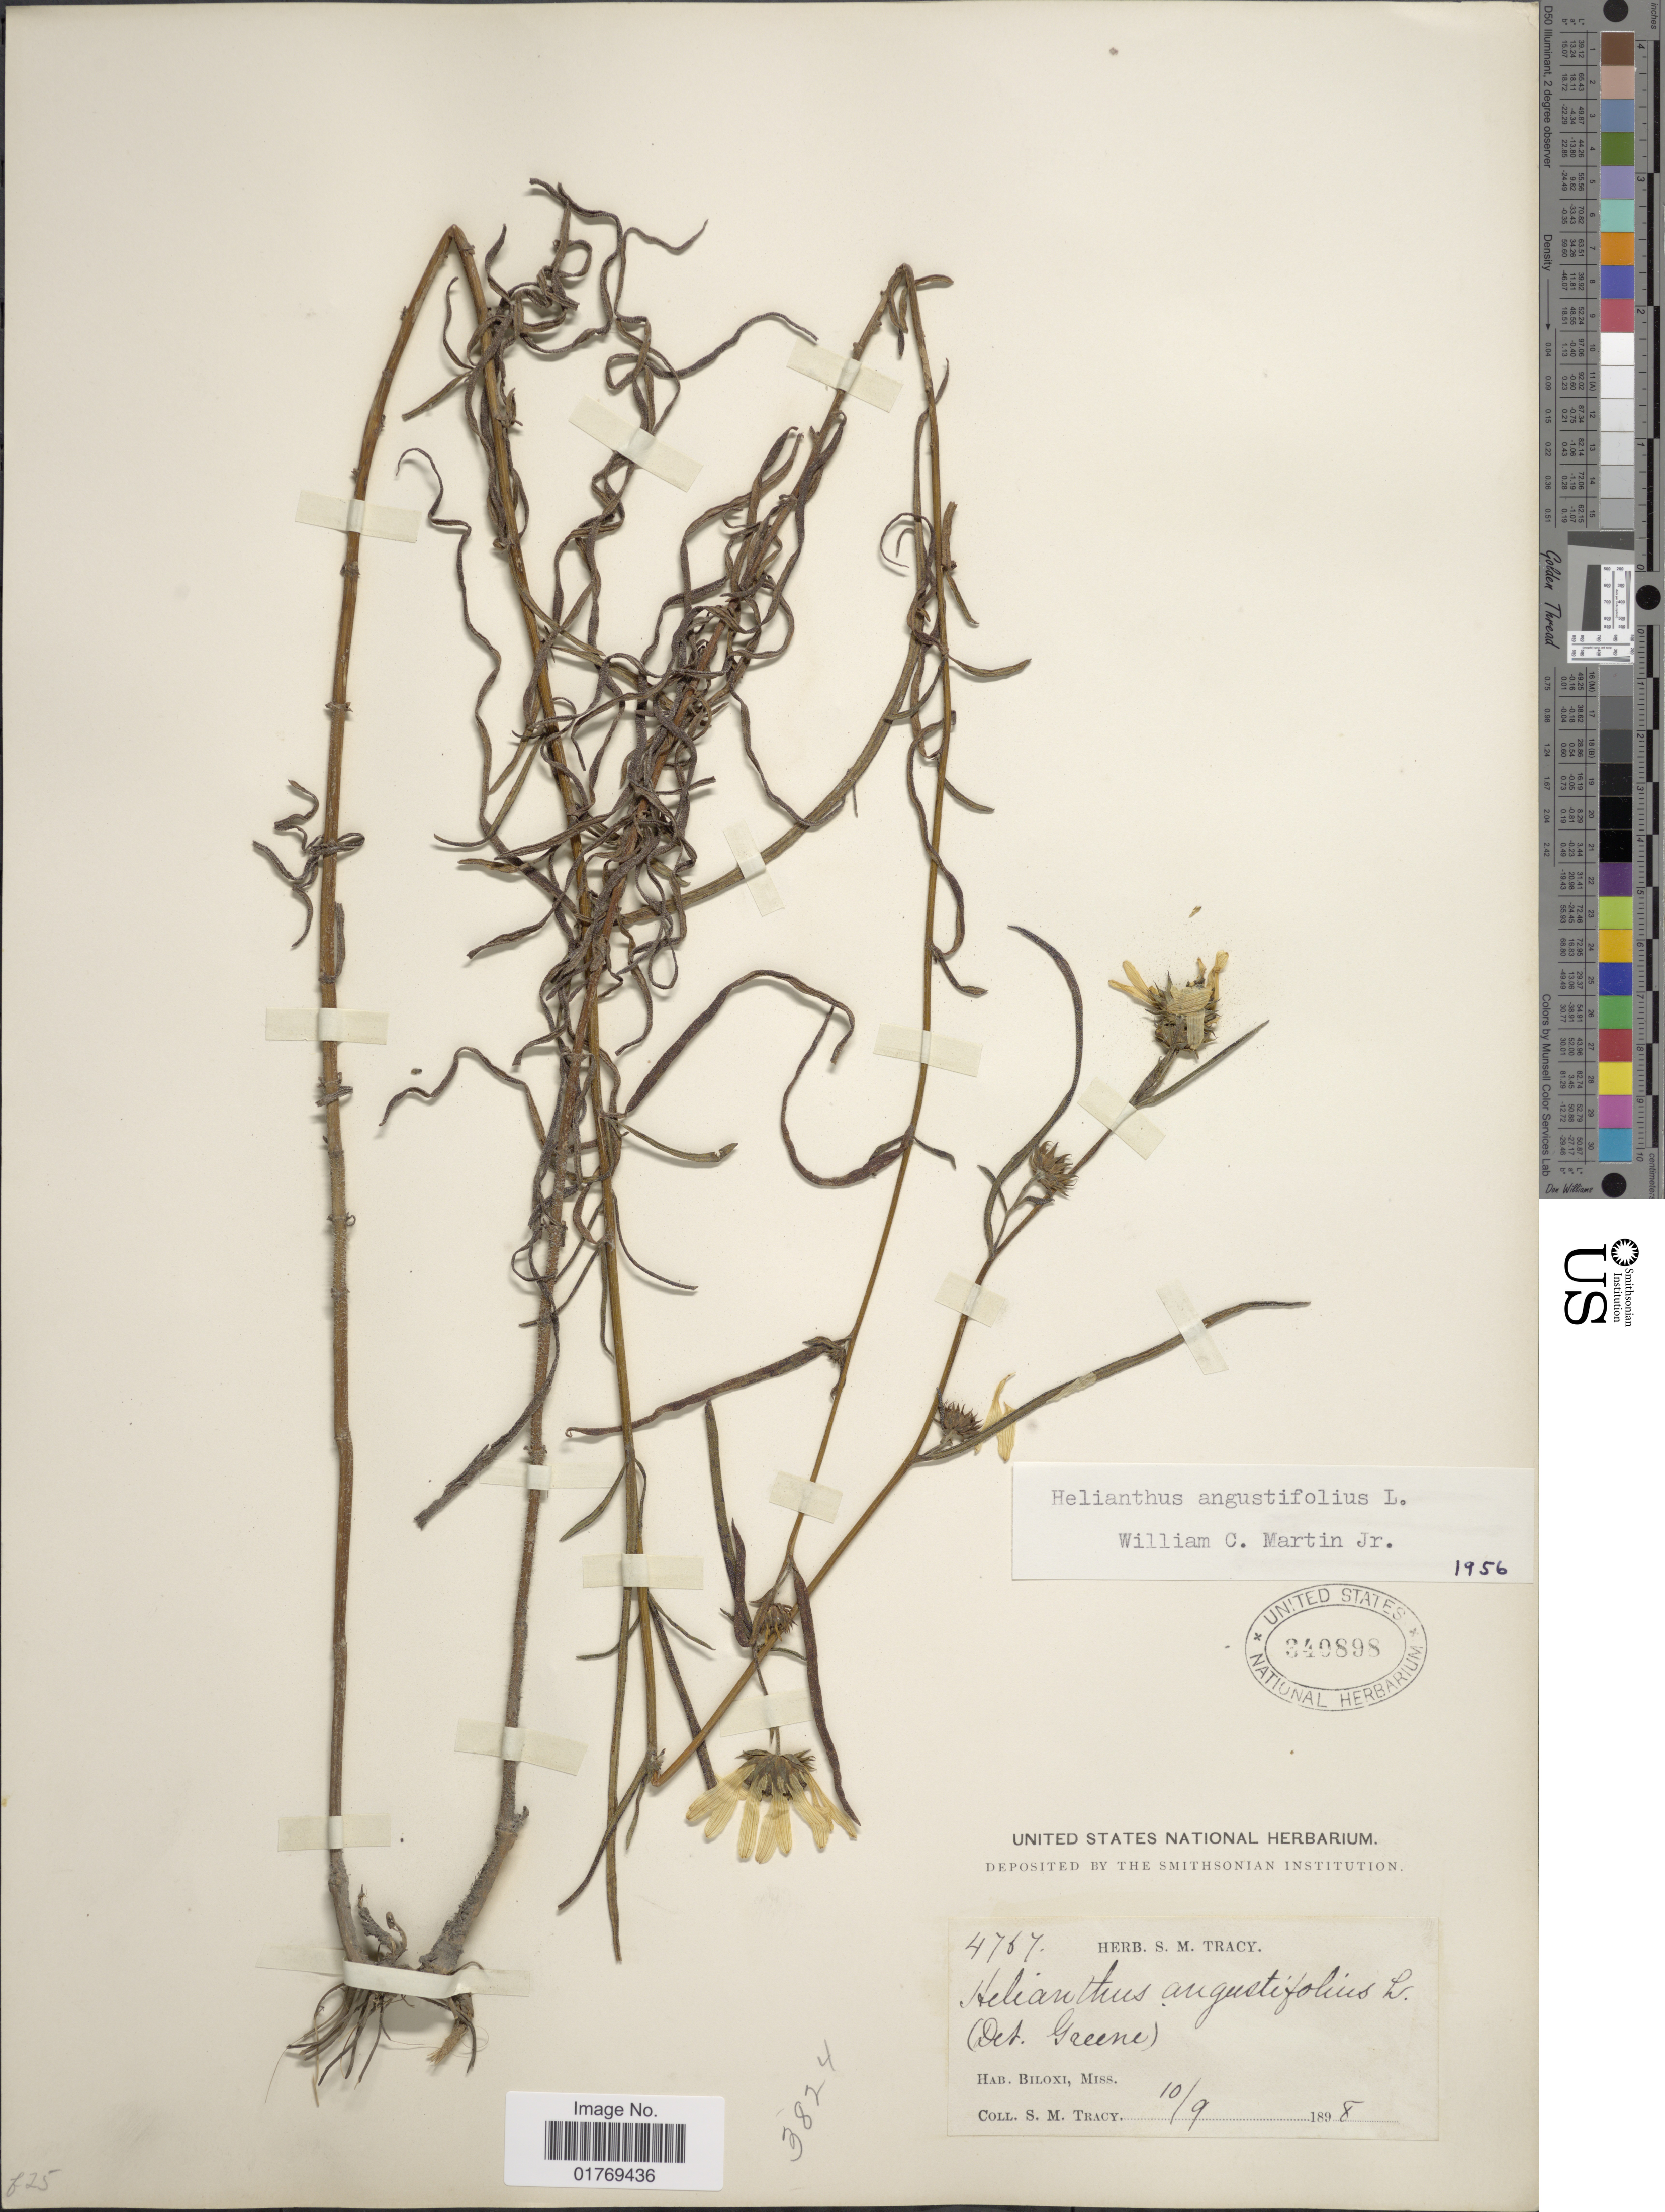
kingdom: Plantae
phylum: Tracheophyta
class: Magnoliopsida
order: Asterales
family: Asteraceae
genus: Helianthus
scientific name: Helianthus angustifolius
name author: L.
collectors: S. M. Tracy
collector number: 4769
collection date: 1898-10-09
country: United States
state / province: Mississippi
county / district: Harrison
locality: Biloxi, Miss.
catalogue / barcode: US 340898